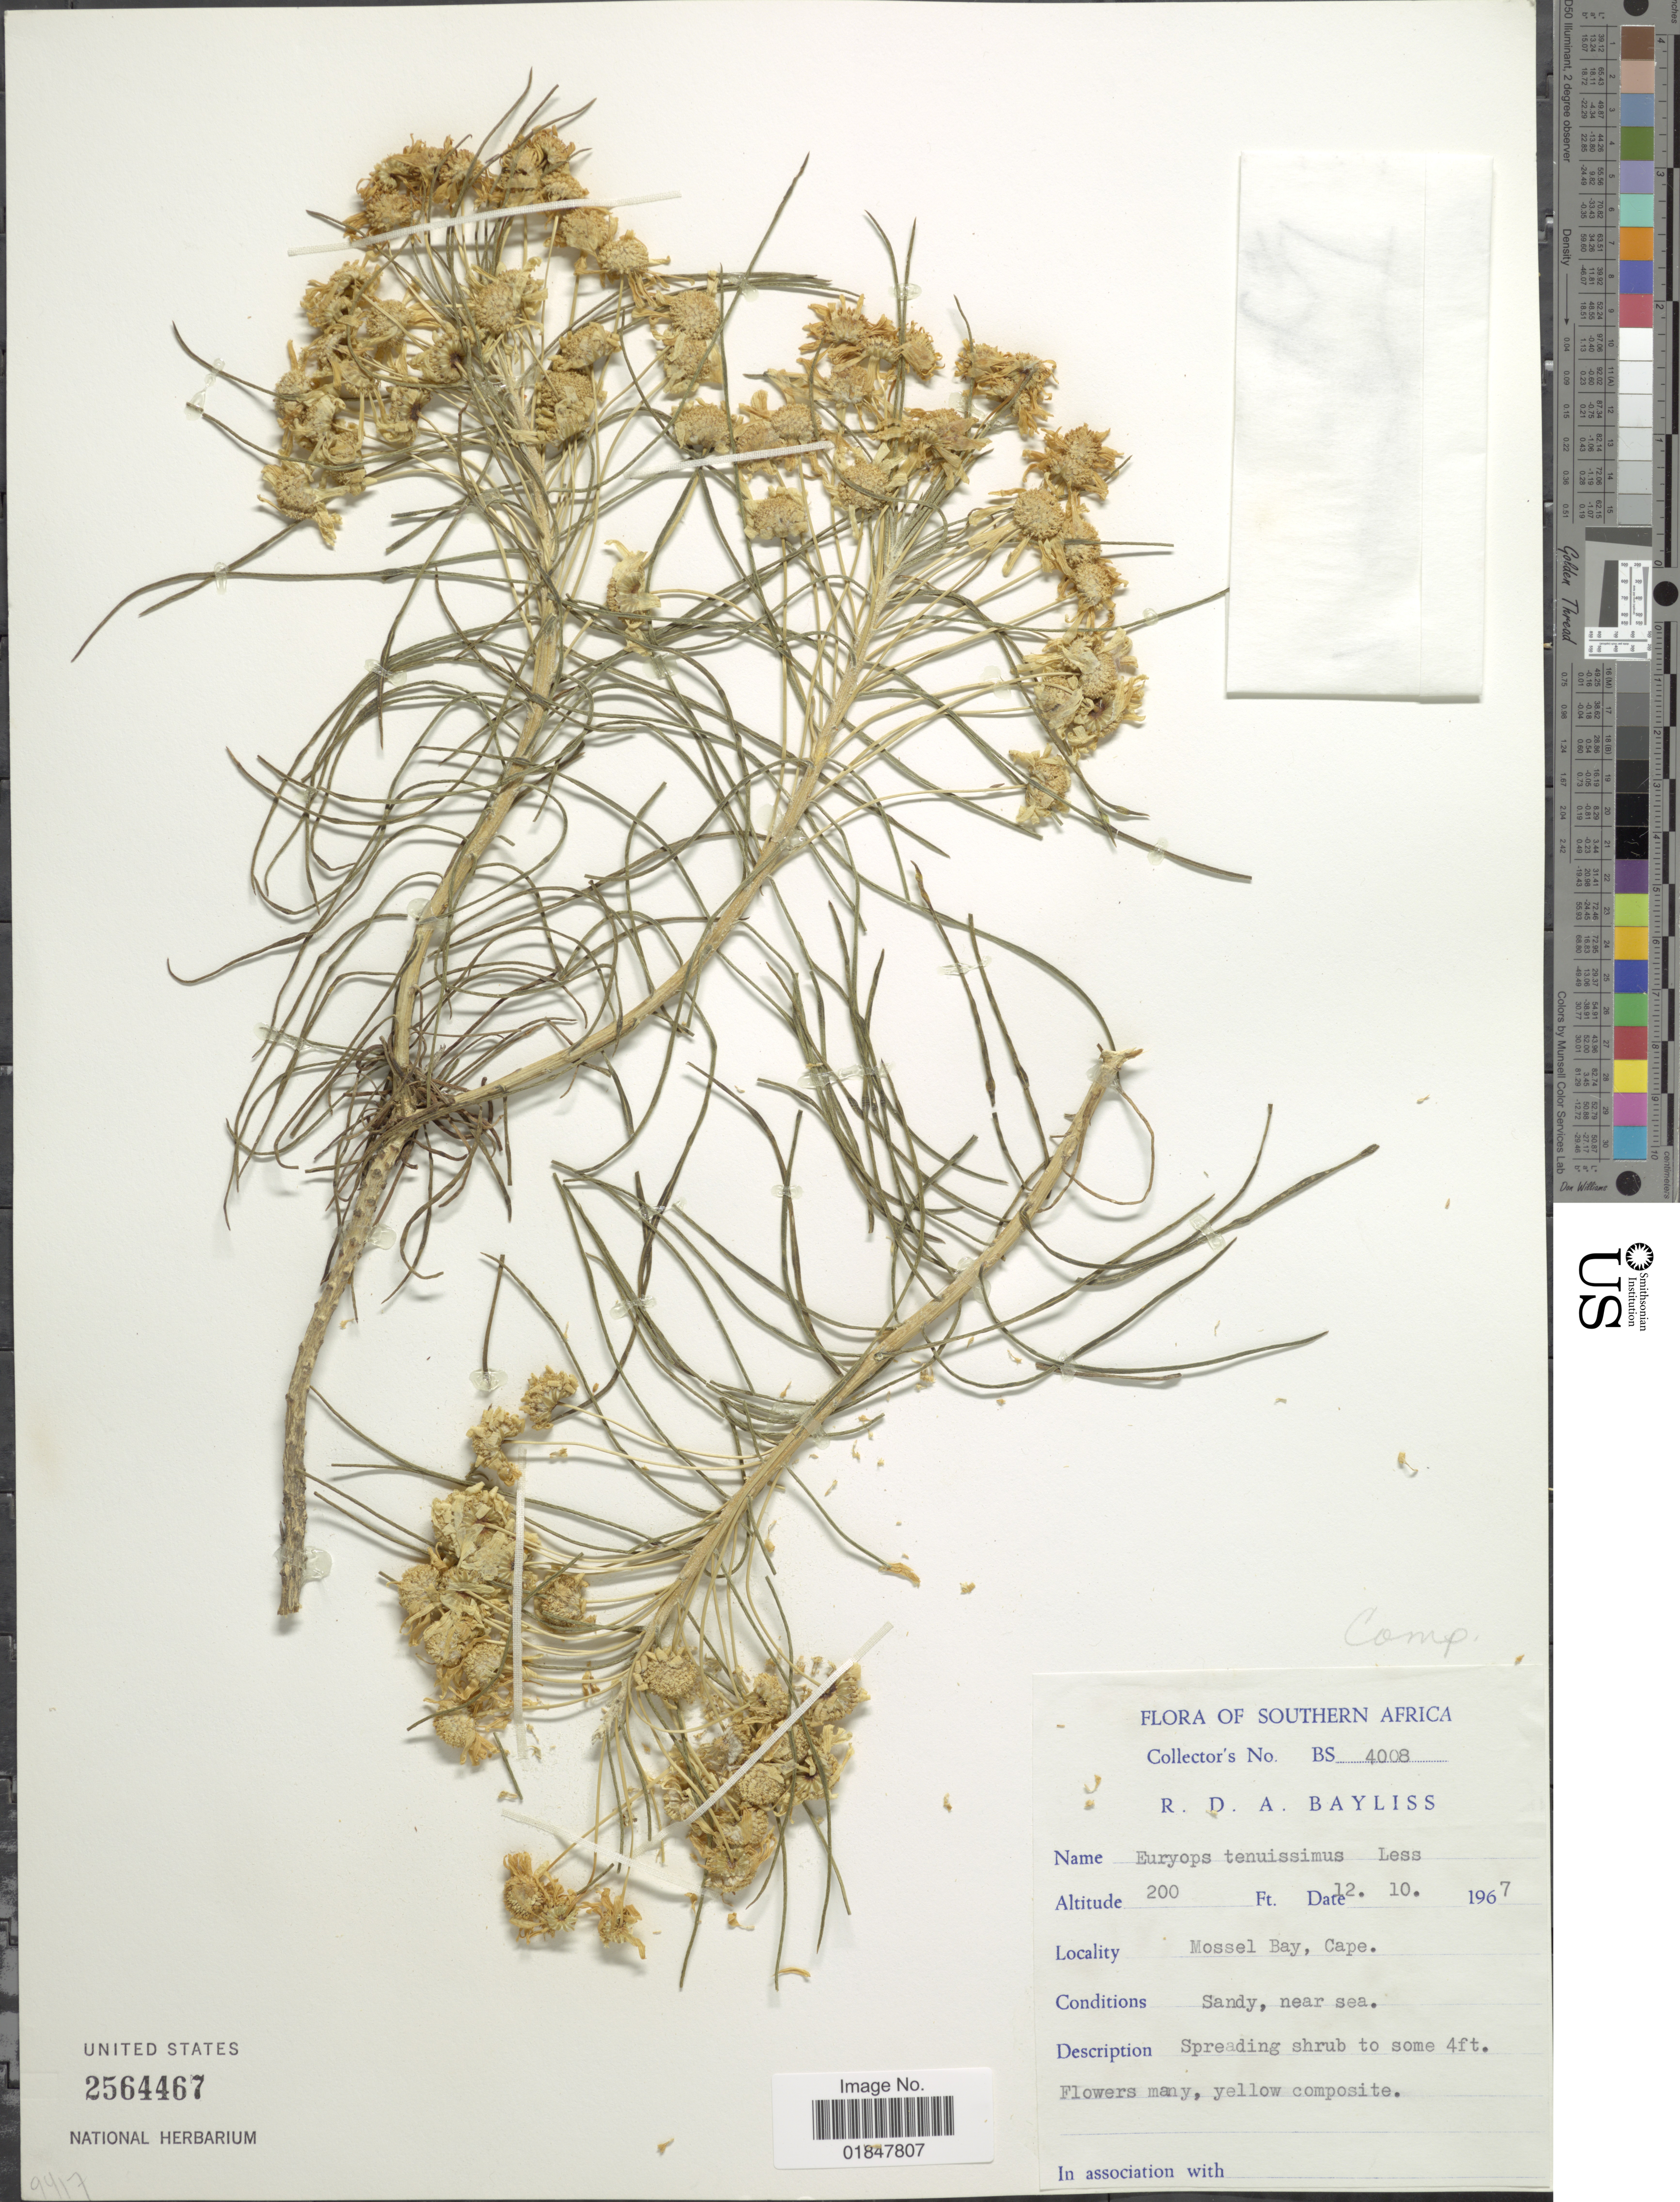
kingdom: Plantae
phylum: Tracheophyta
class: Magnoliopsida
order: Asterales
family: Asteraceae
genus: Euryops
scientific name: Euryops tenuissimus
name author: (L.) DC.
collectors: R. Bayliss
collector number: BS 4008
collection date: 1967-10-12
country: South Africa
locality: Mossel Bay, Cape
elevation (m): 61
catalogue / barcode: US 2564467